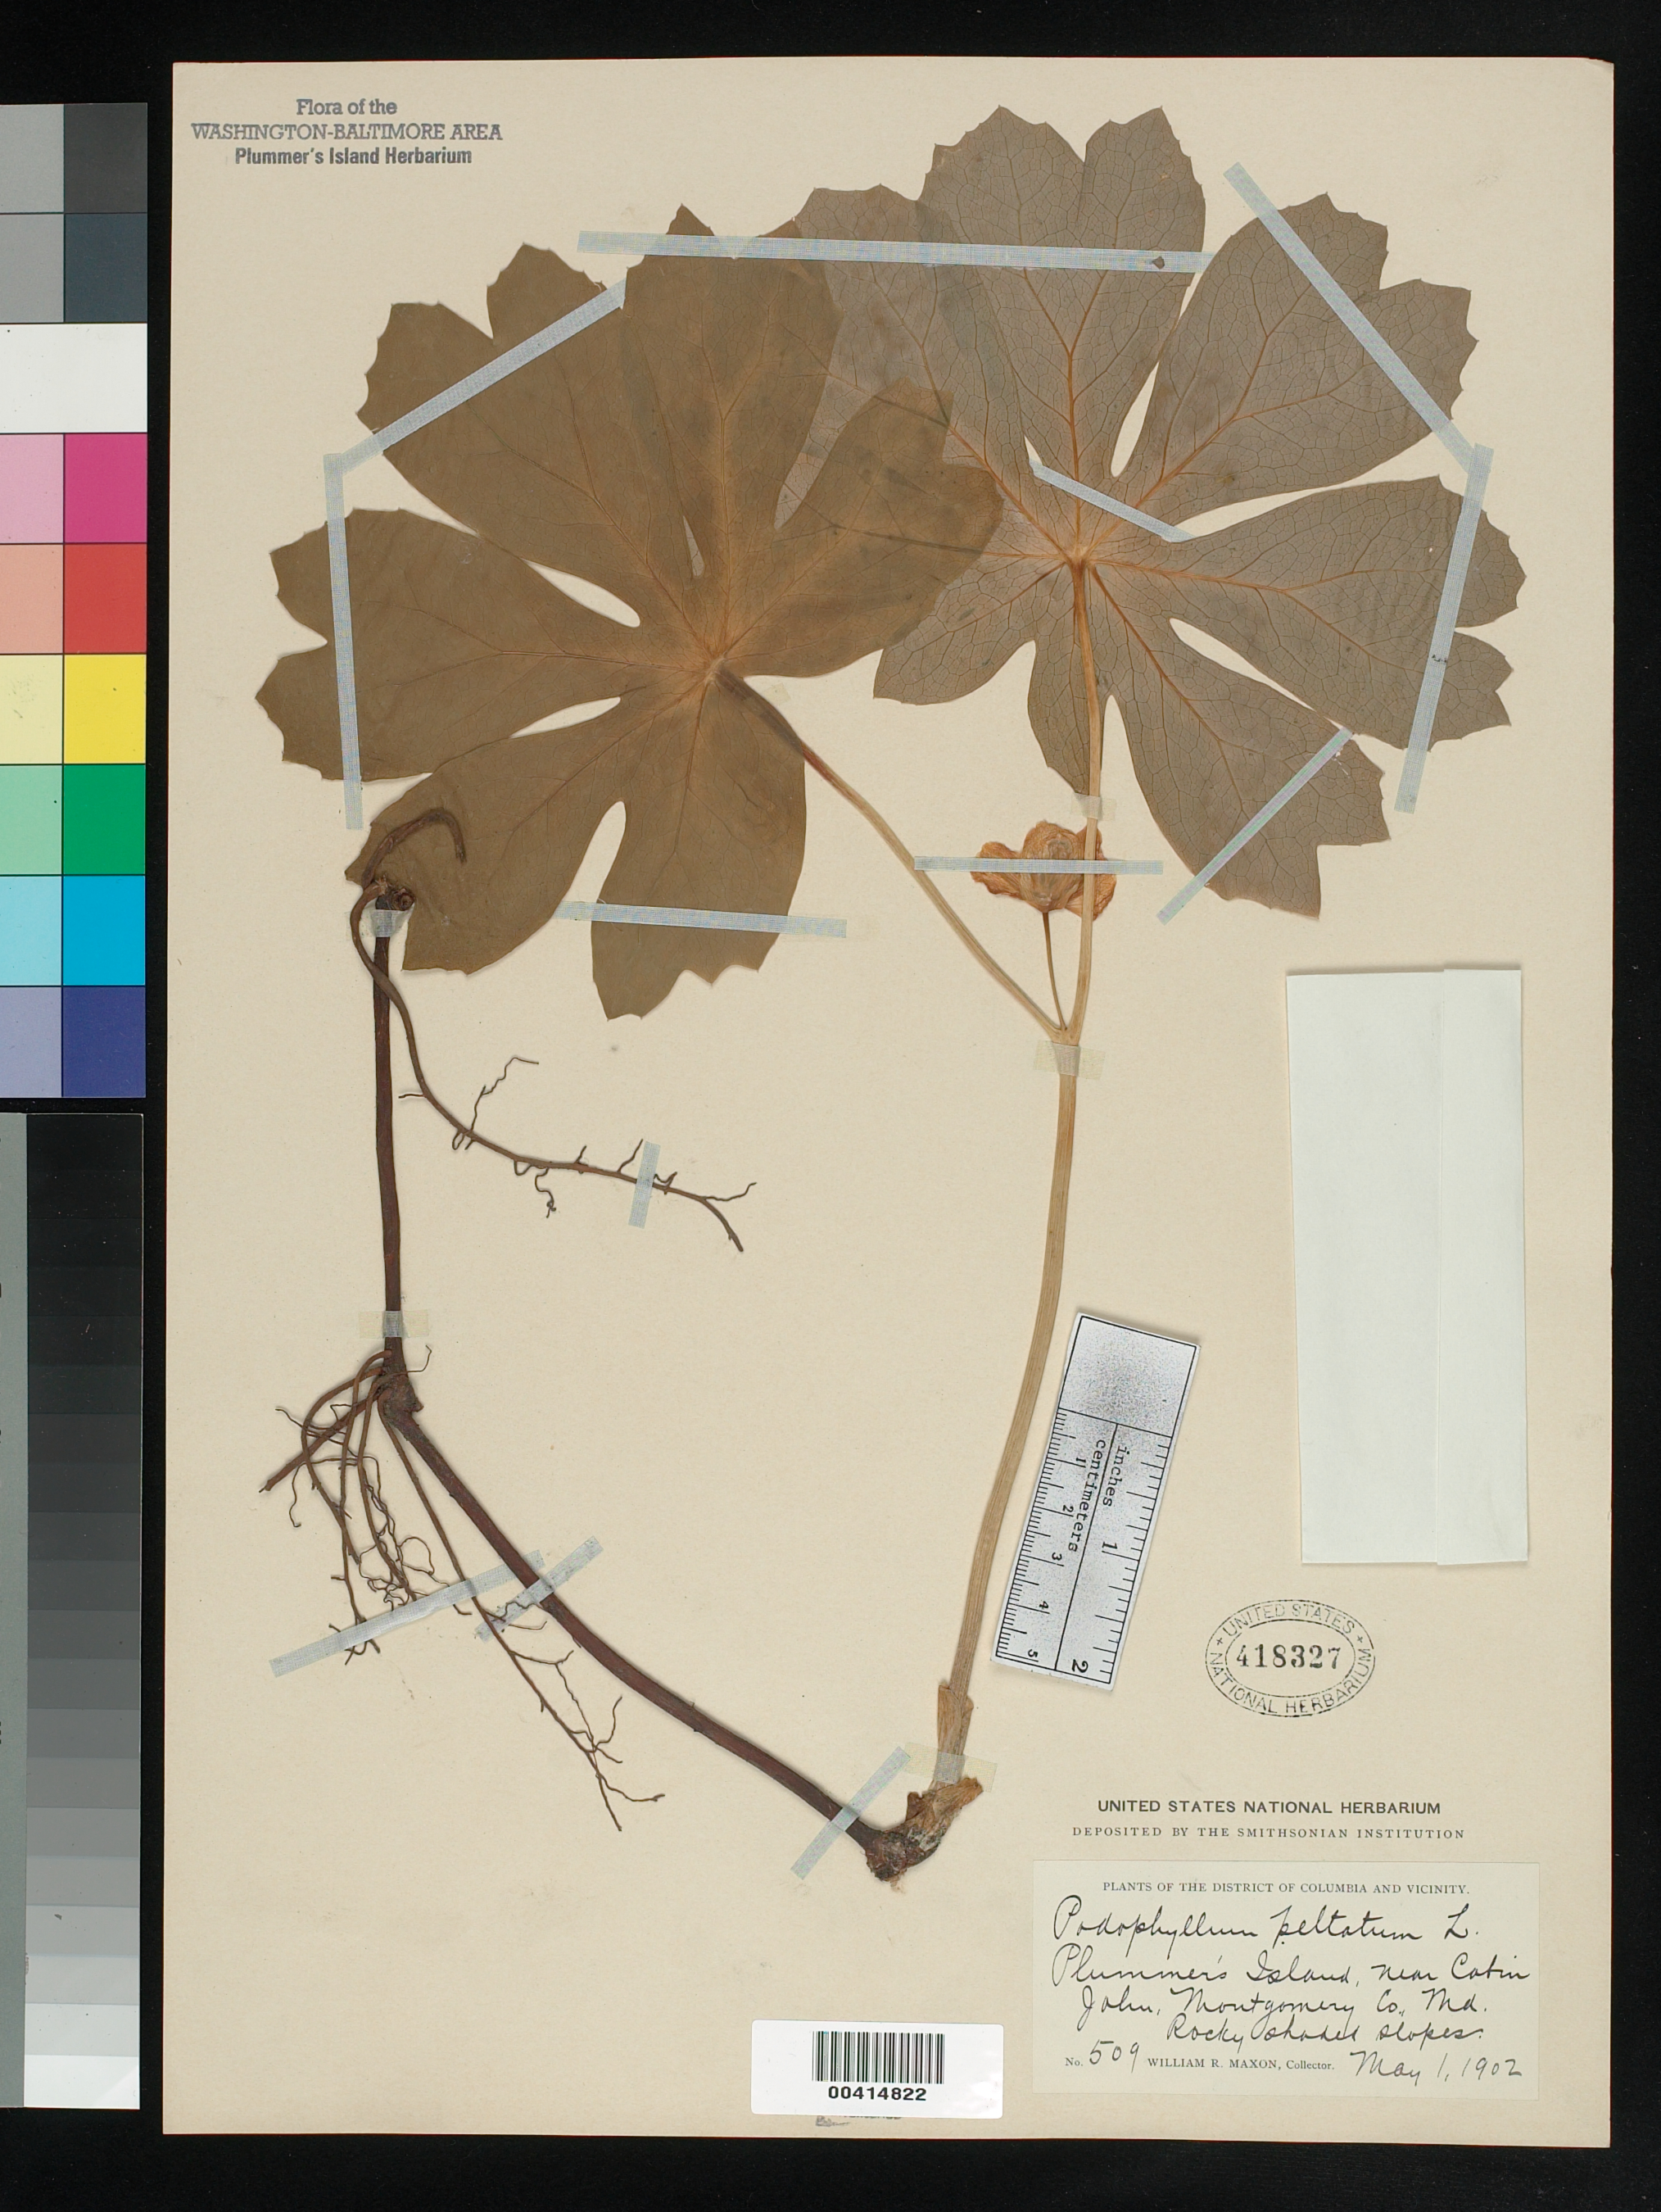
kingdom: Plantae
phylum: Tracheophyta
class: Magnoliopsida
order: Ranunculales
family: Berberidaceae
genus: Podophyllum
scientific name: Podophyllum peltatum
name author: L.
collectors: W. R. Maxon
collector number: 509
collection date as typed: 01 May 1902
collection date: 1902-05-01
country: United States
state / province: Maryland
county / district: Montgomery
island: Plummers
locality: Plummer's Island C. & O. Canal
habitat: Rocky shaded slopes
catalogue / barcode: US 418327